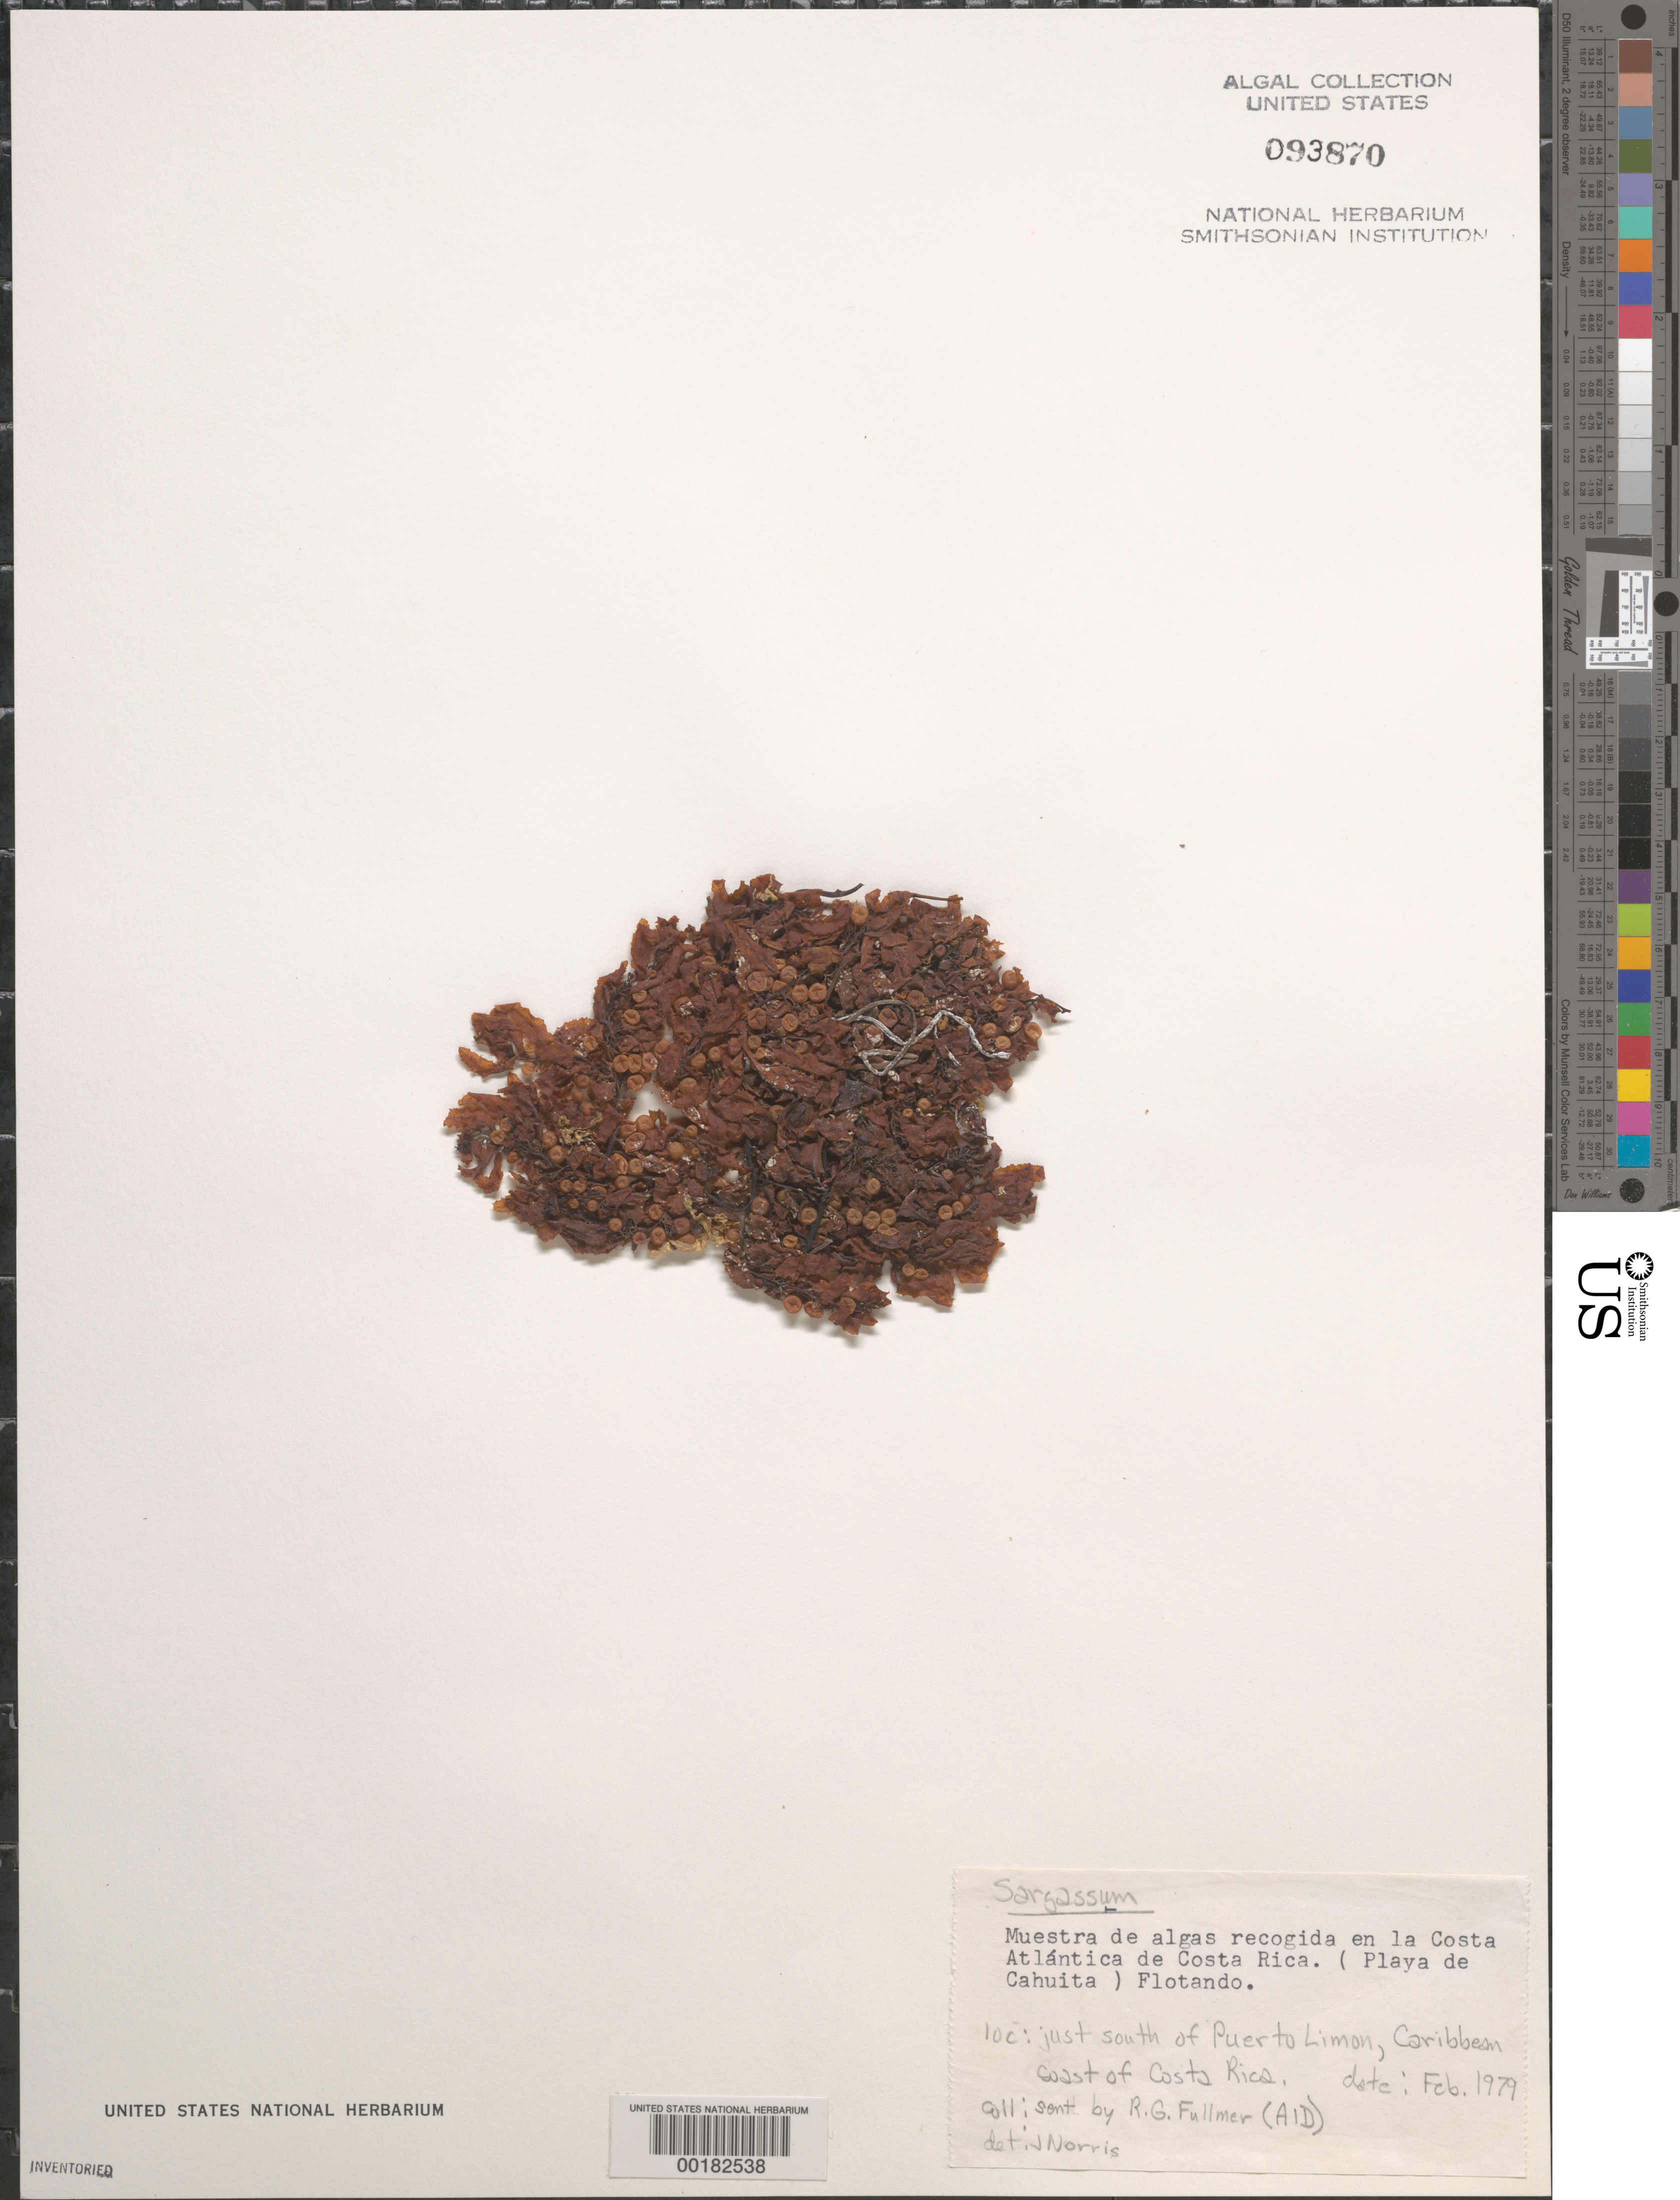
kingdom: Chromista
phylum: Ochrophyta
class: Phaeophyceae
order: Fucales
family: Sargassaceae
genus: Sargassum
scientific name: Sargassum sp.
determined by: Norris, James N.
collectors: R. Fullmer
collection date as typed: Feb 1979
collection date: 1979-02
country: Costa Rica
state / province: Limón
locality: Playa de cahuita, just south of puerto limon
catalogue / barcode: US 93870